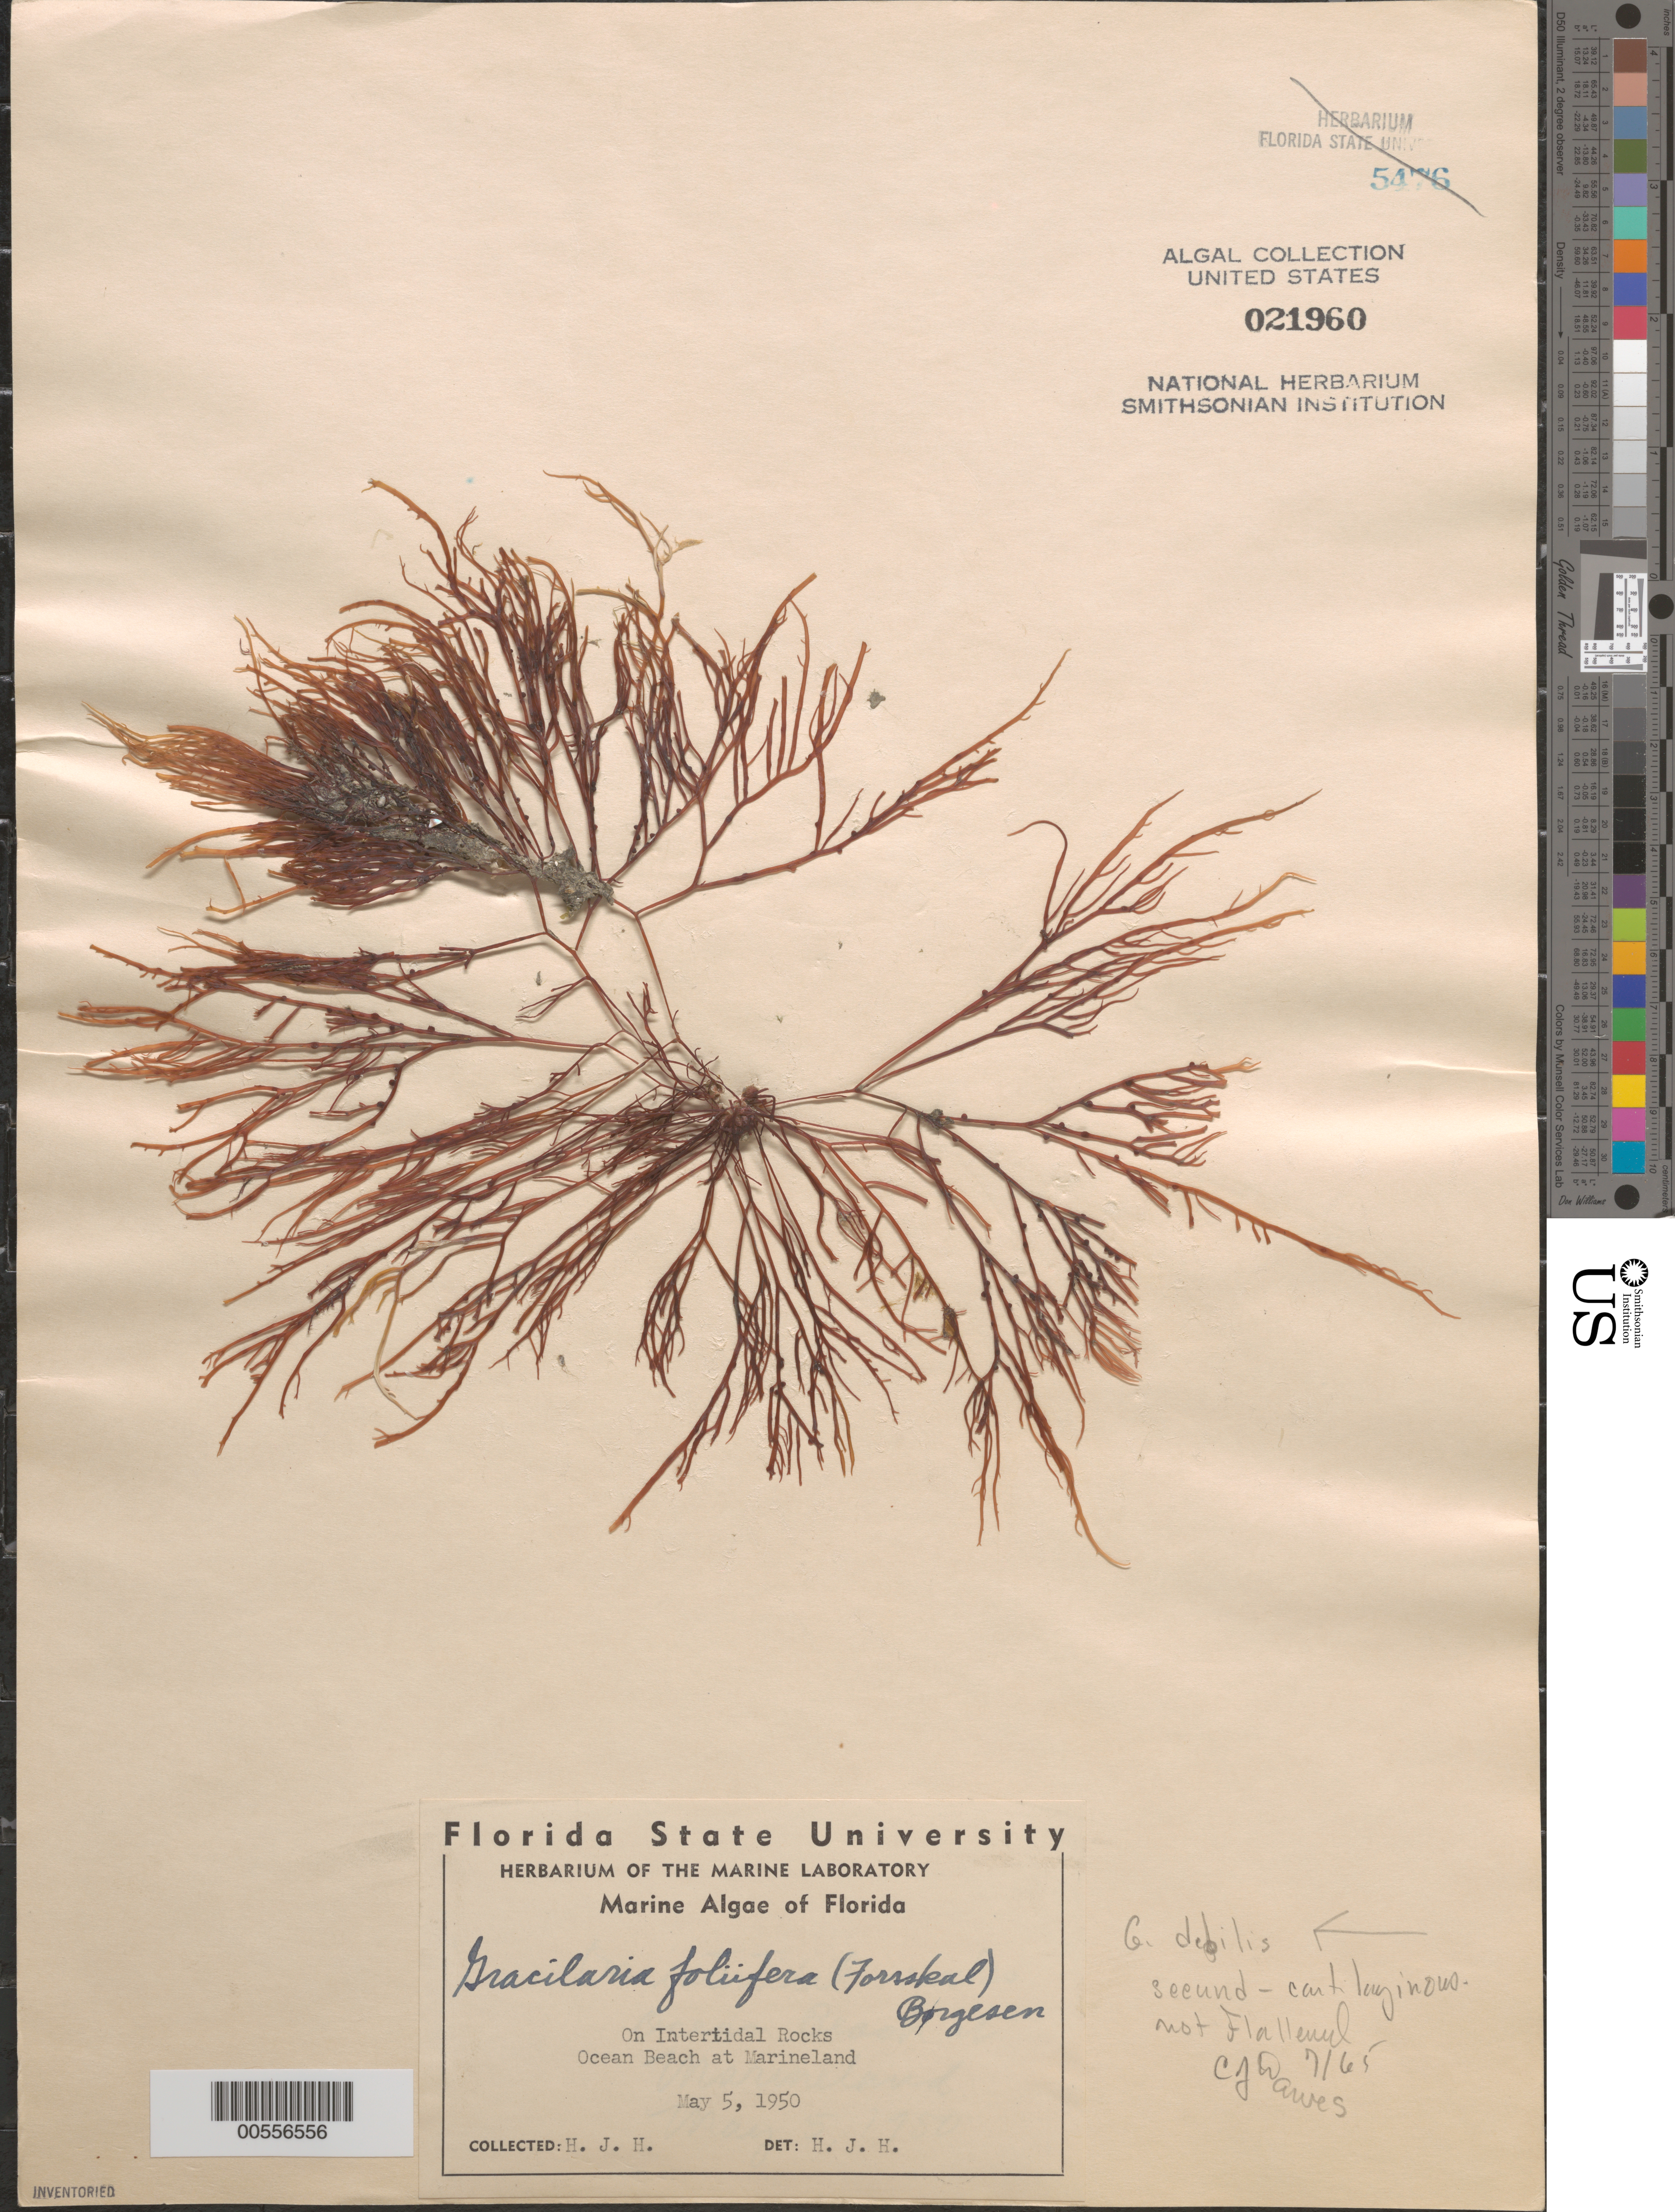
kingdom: Plantae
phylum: Rhodophyta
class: Florideophyceae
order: Gracilariales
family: Gracilariaceae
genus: Gracilaria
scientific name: Gracilaria debilis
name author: (Forssk.) Børgesen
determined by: Dawes, C. J.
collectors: H. J. Humm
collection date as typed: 05 May 1950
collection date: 1950-05-05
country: United States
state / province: Florida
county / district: Flagler County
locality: Marineland ocean beach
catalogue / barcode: US 21960